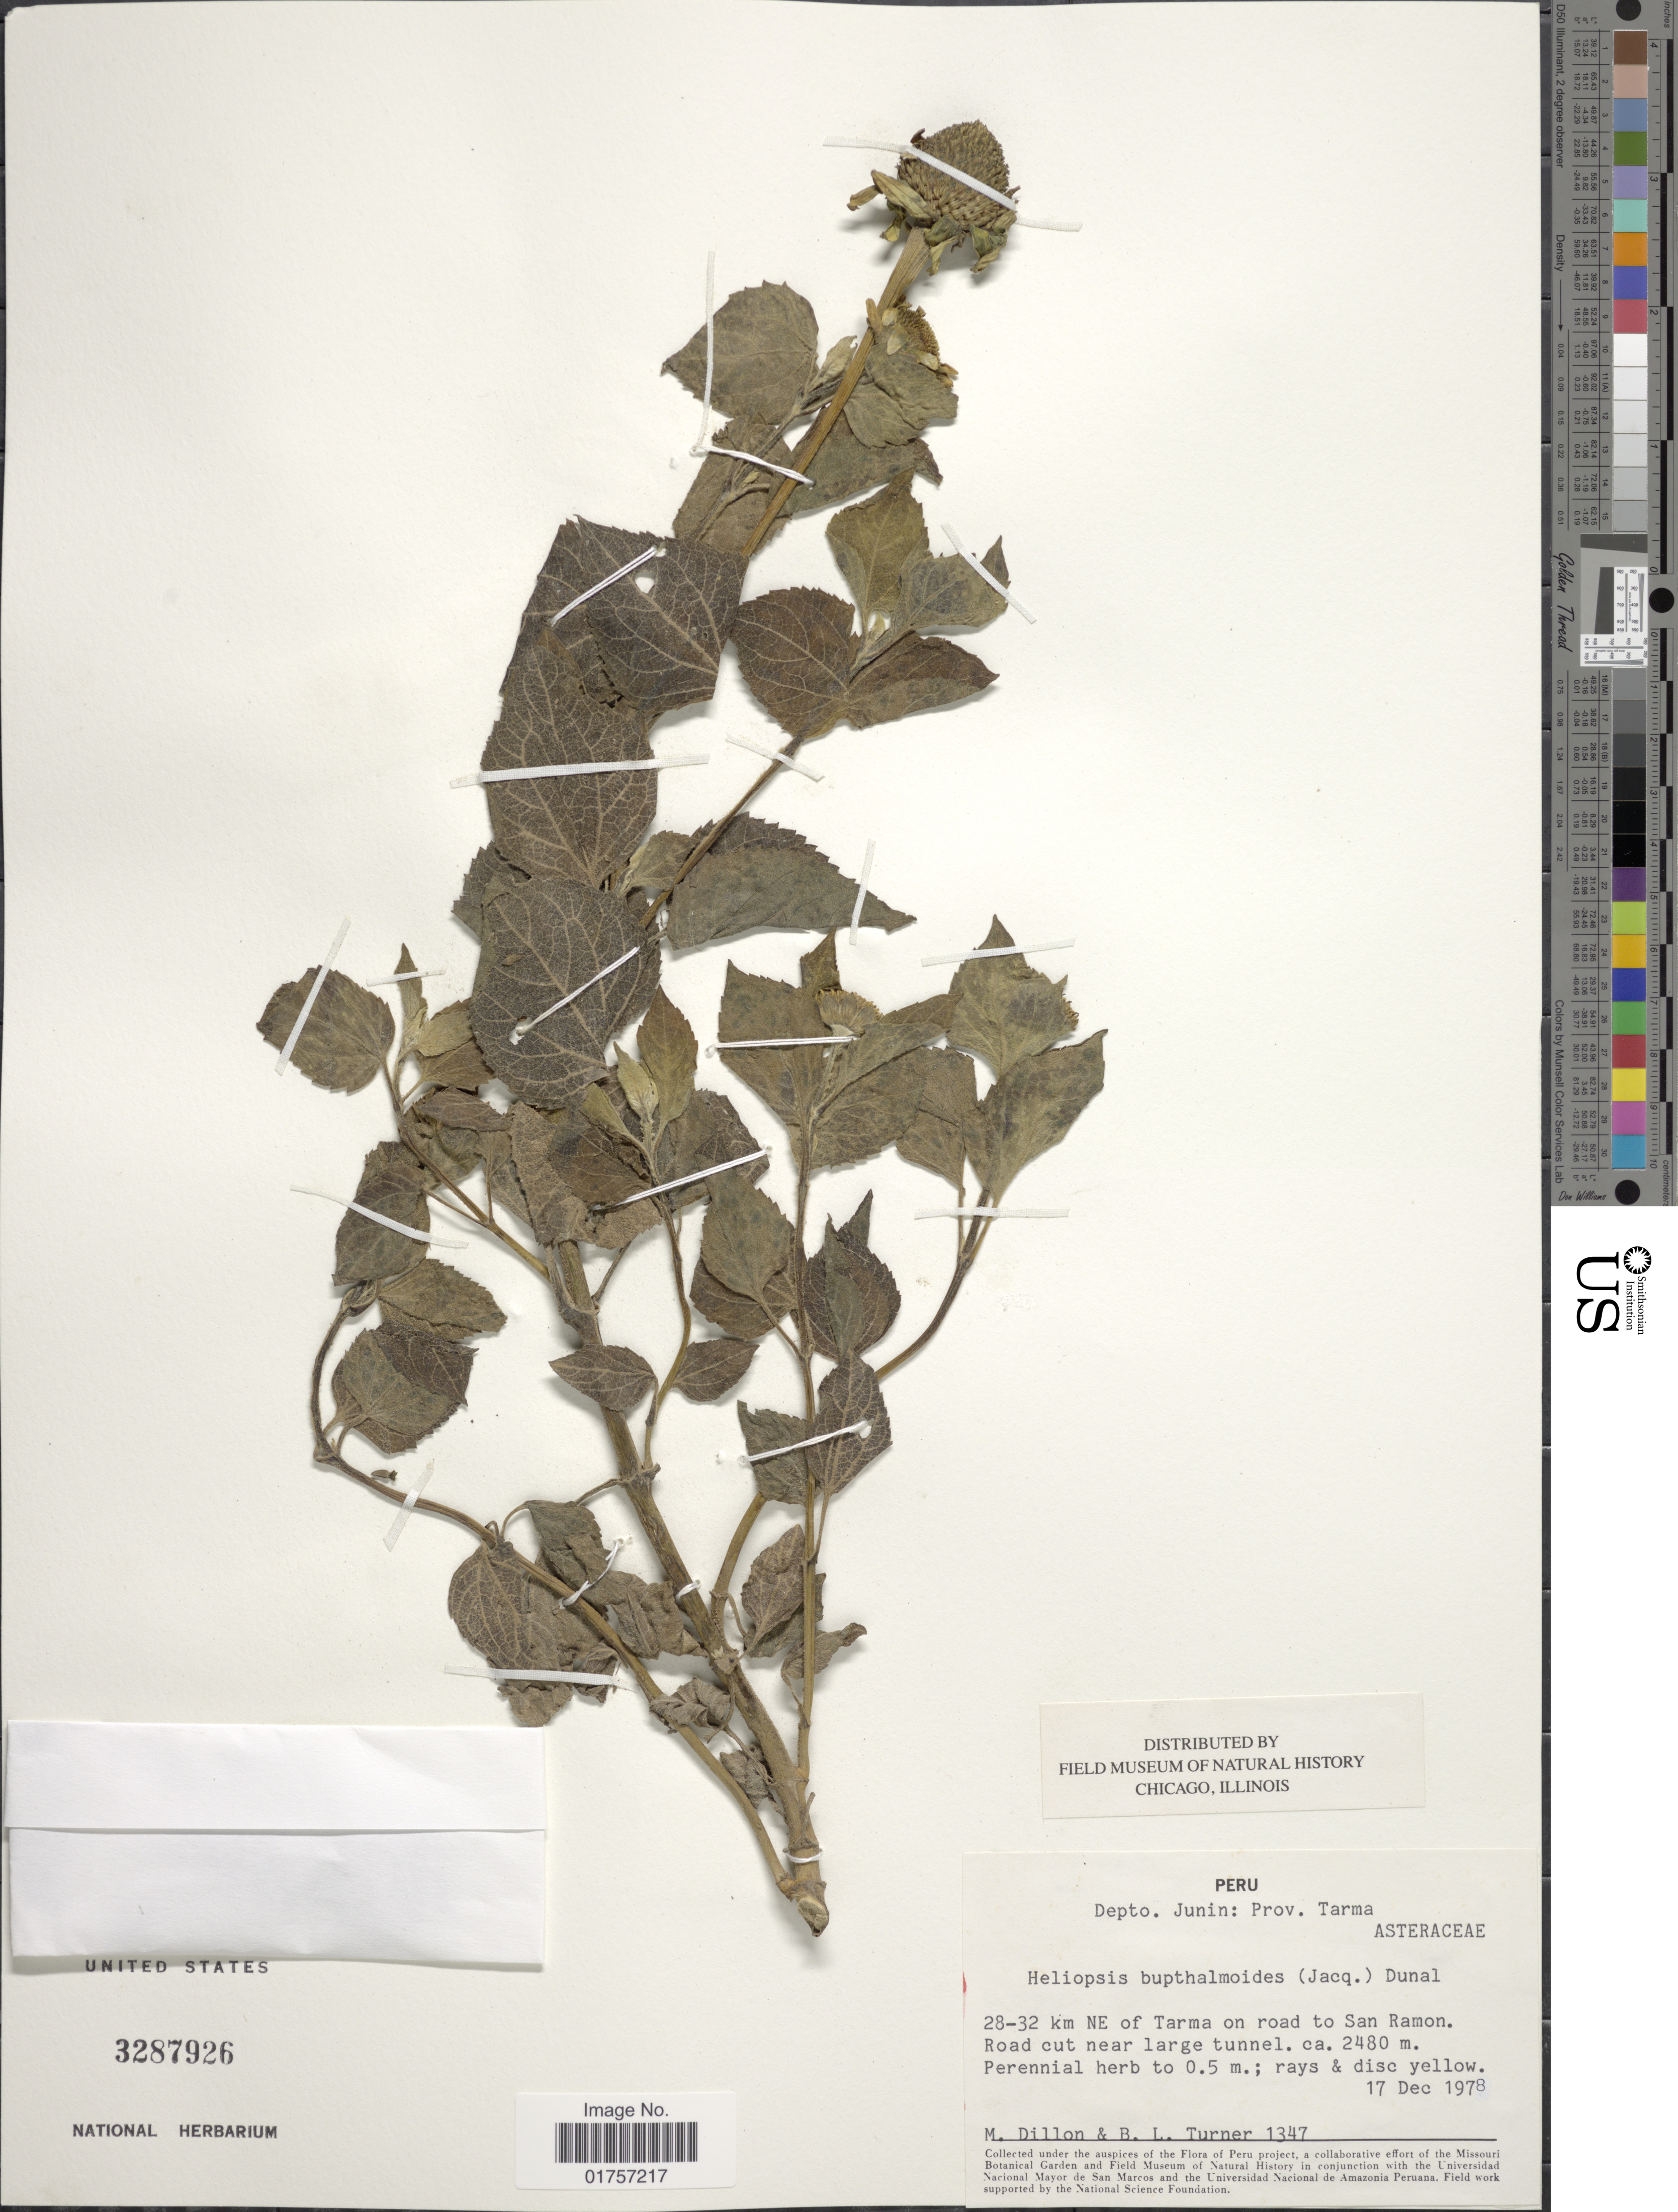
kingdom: Plantae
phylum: Tracheophyta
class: Magnoliopsida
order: Asterales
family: Asteraceae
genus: Heliopsis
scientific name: Heliopsis buphthalmoides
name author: (Jacq.) Dunal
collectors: M. O. Dillon & B. L. Turner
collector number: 1347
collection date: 1978-12-17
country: Peru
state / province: Junín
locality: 28-32 km NE of Tarma on road to San Ramon. Road cut near large tunnel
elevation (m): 2480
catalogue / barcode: US 3287926